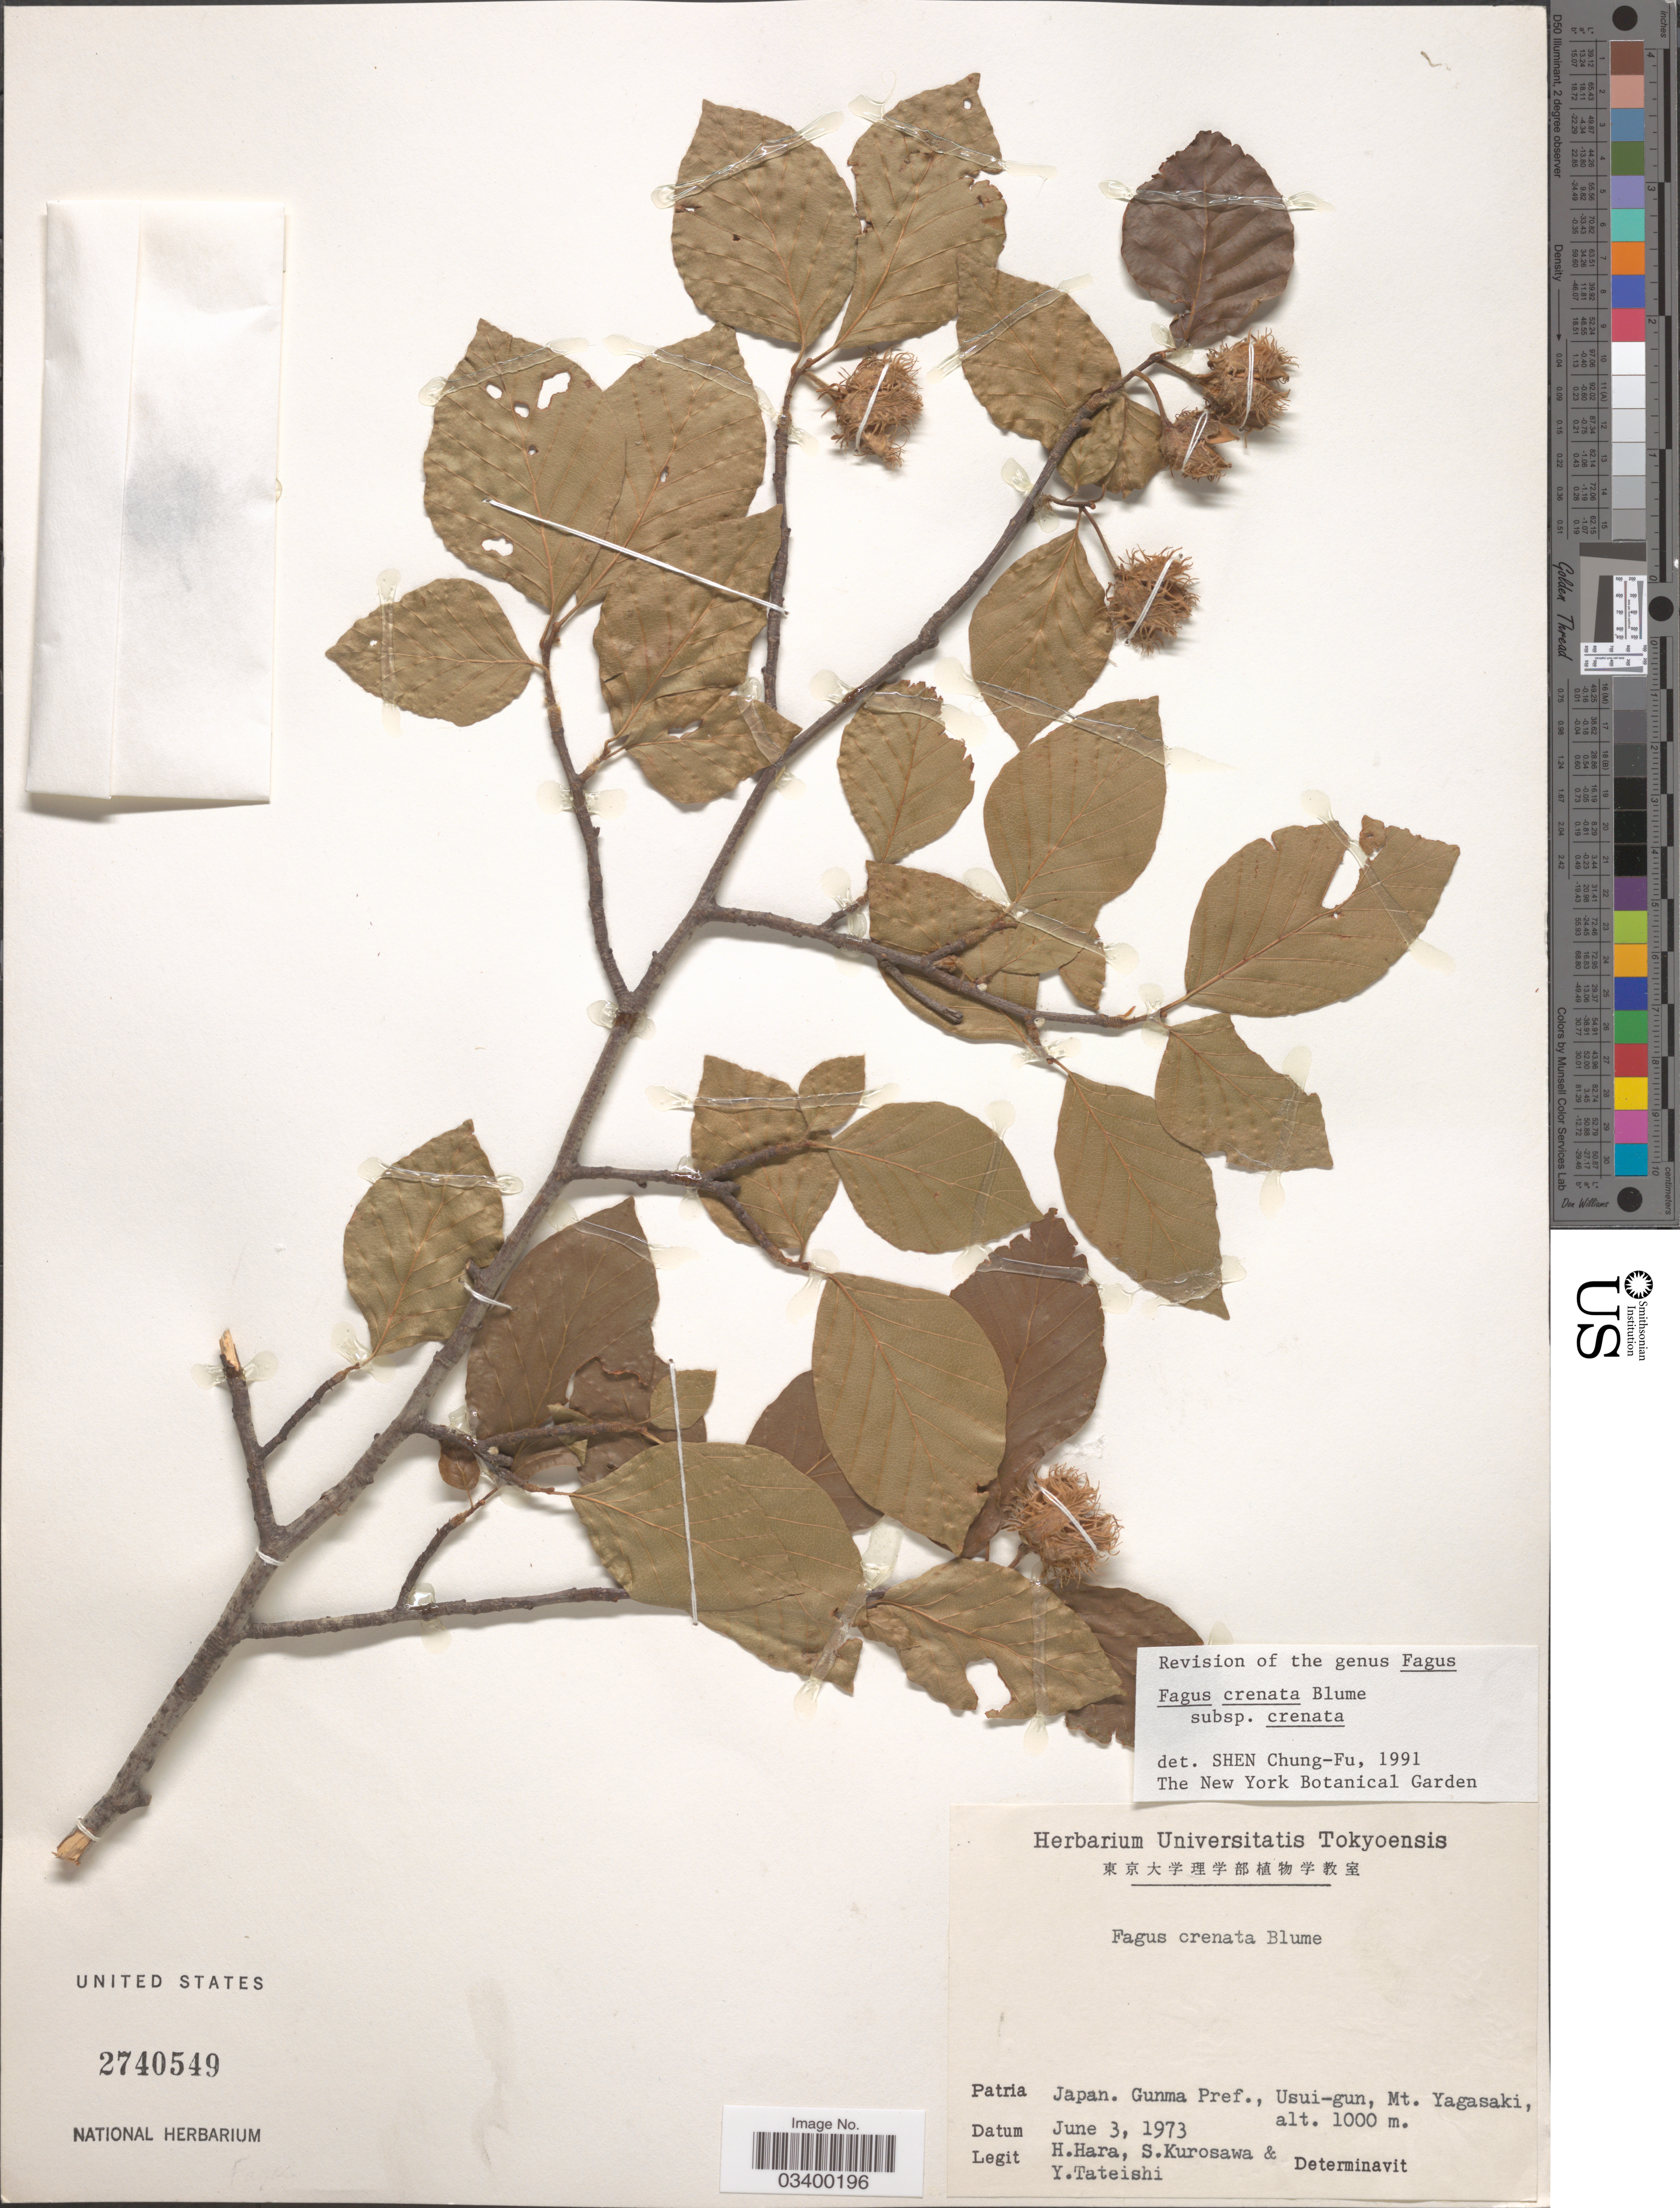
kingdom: Plantae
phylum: Tracheophyta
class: Magnoliopsida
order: Fagales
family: Fagaceae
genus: Fagus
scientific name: Fagus crenata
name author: Blume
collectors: H. Hara, S. Kurosawa & Y. Tateishi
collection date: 1973-06-03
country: Japan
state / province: Gunma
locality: Gumna Pref., Usui-gun, Mt. Yagasaki.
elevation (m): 1000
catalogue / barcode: US 2740549